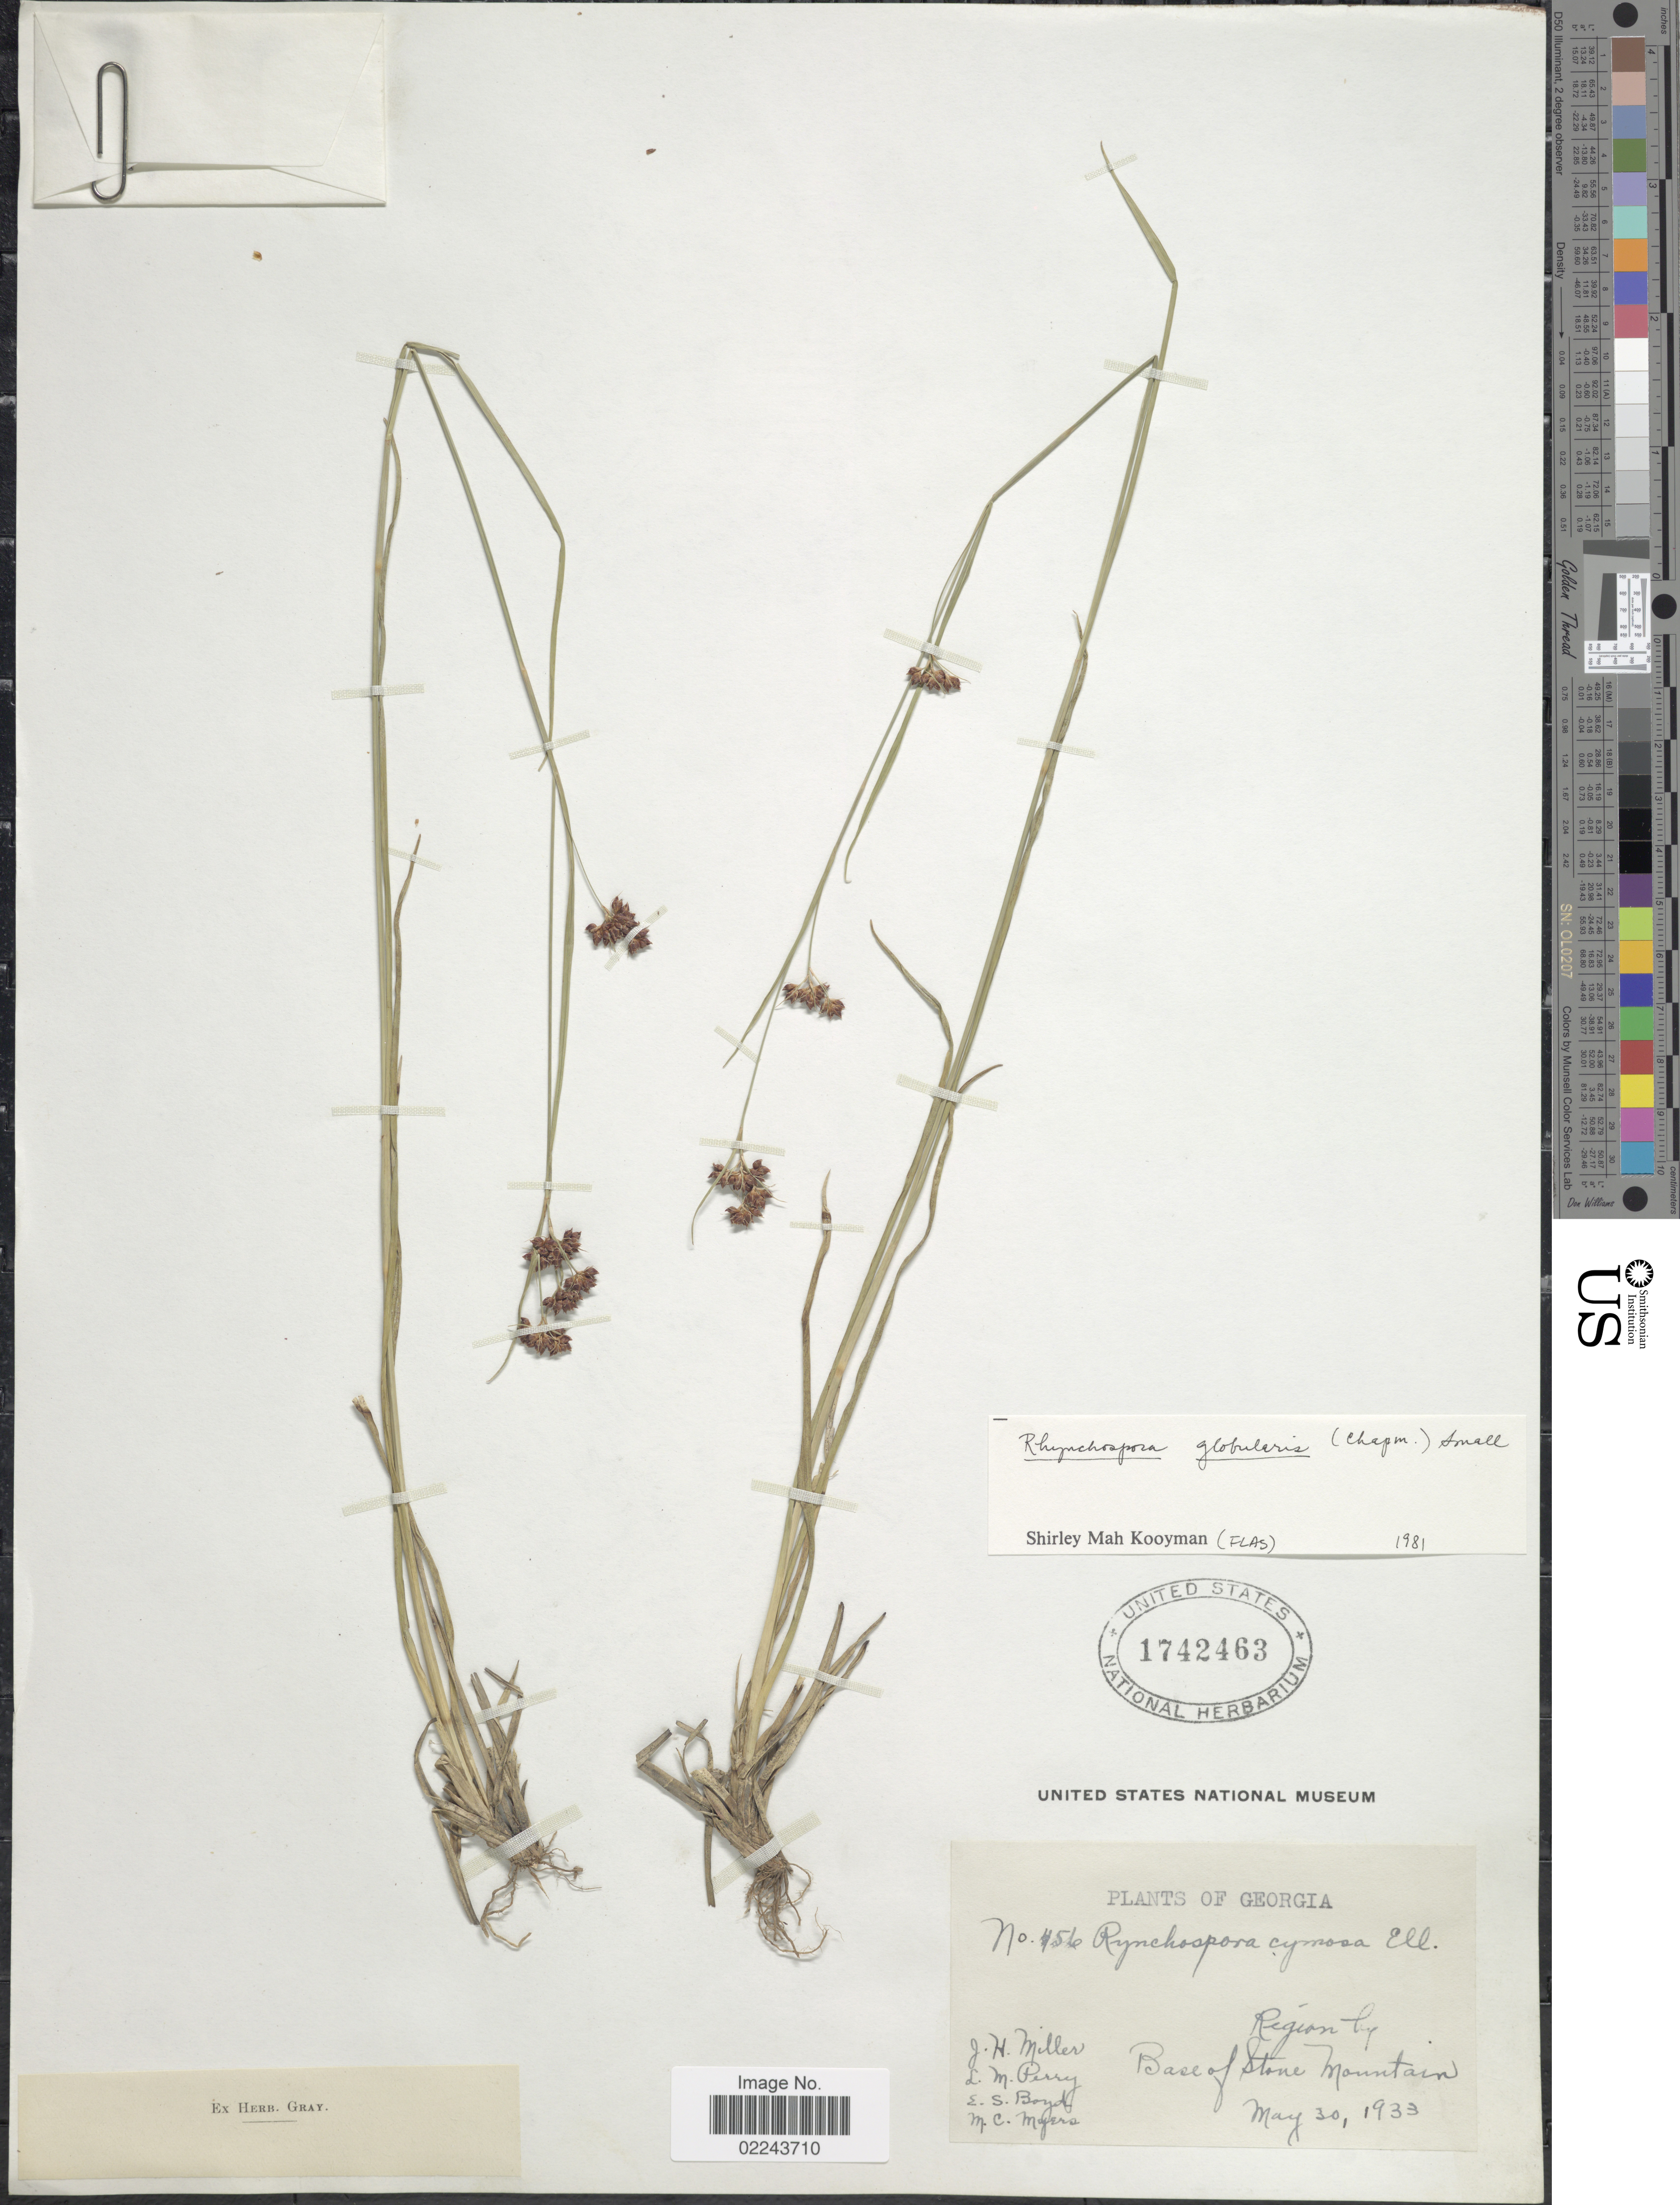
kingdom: Plantae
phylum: Tracheophyta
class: Liliopsida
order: Poales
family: Cyperaceae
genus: Rhynchospora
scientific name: Rhynchospora globularis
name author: (Chapm.) Small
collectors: J. H. Miller, L. M. Perry, E. Boyd & M. Myers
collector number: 456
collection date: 1933-05-30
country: United States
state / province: Georgia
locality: Region by Base of Stone Mountain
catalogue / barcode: US 1742463